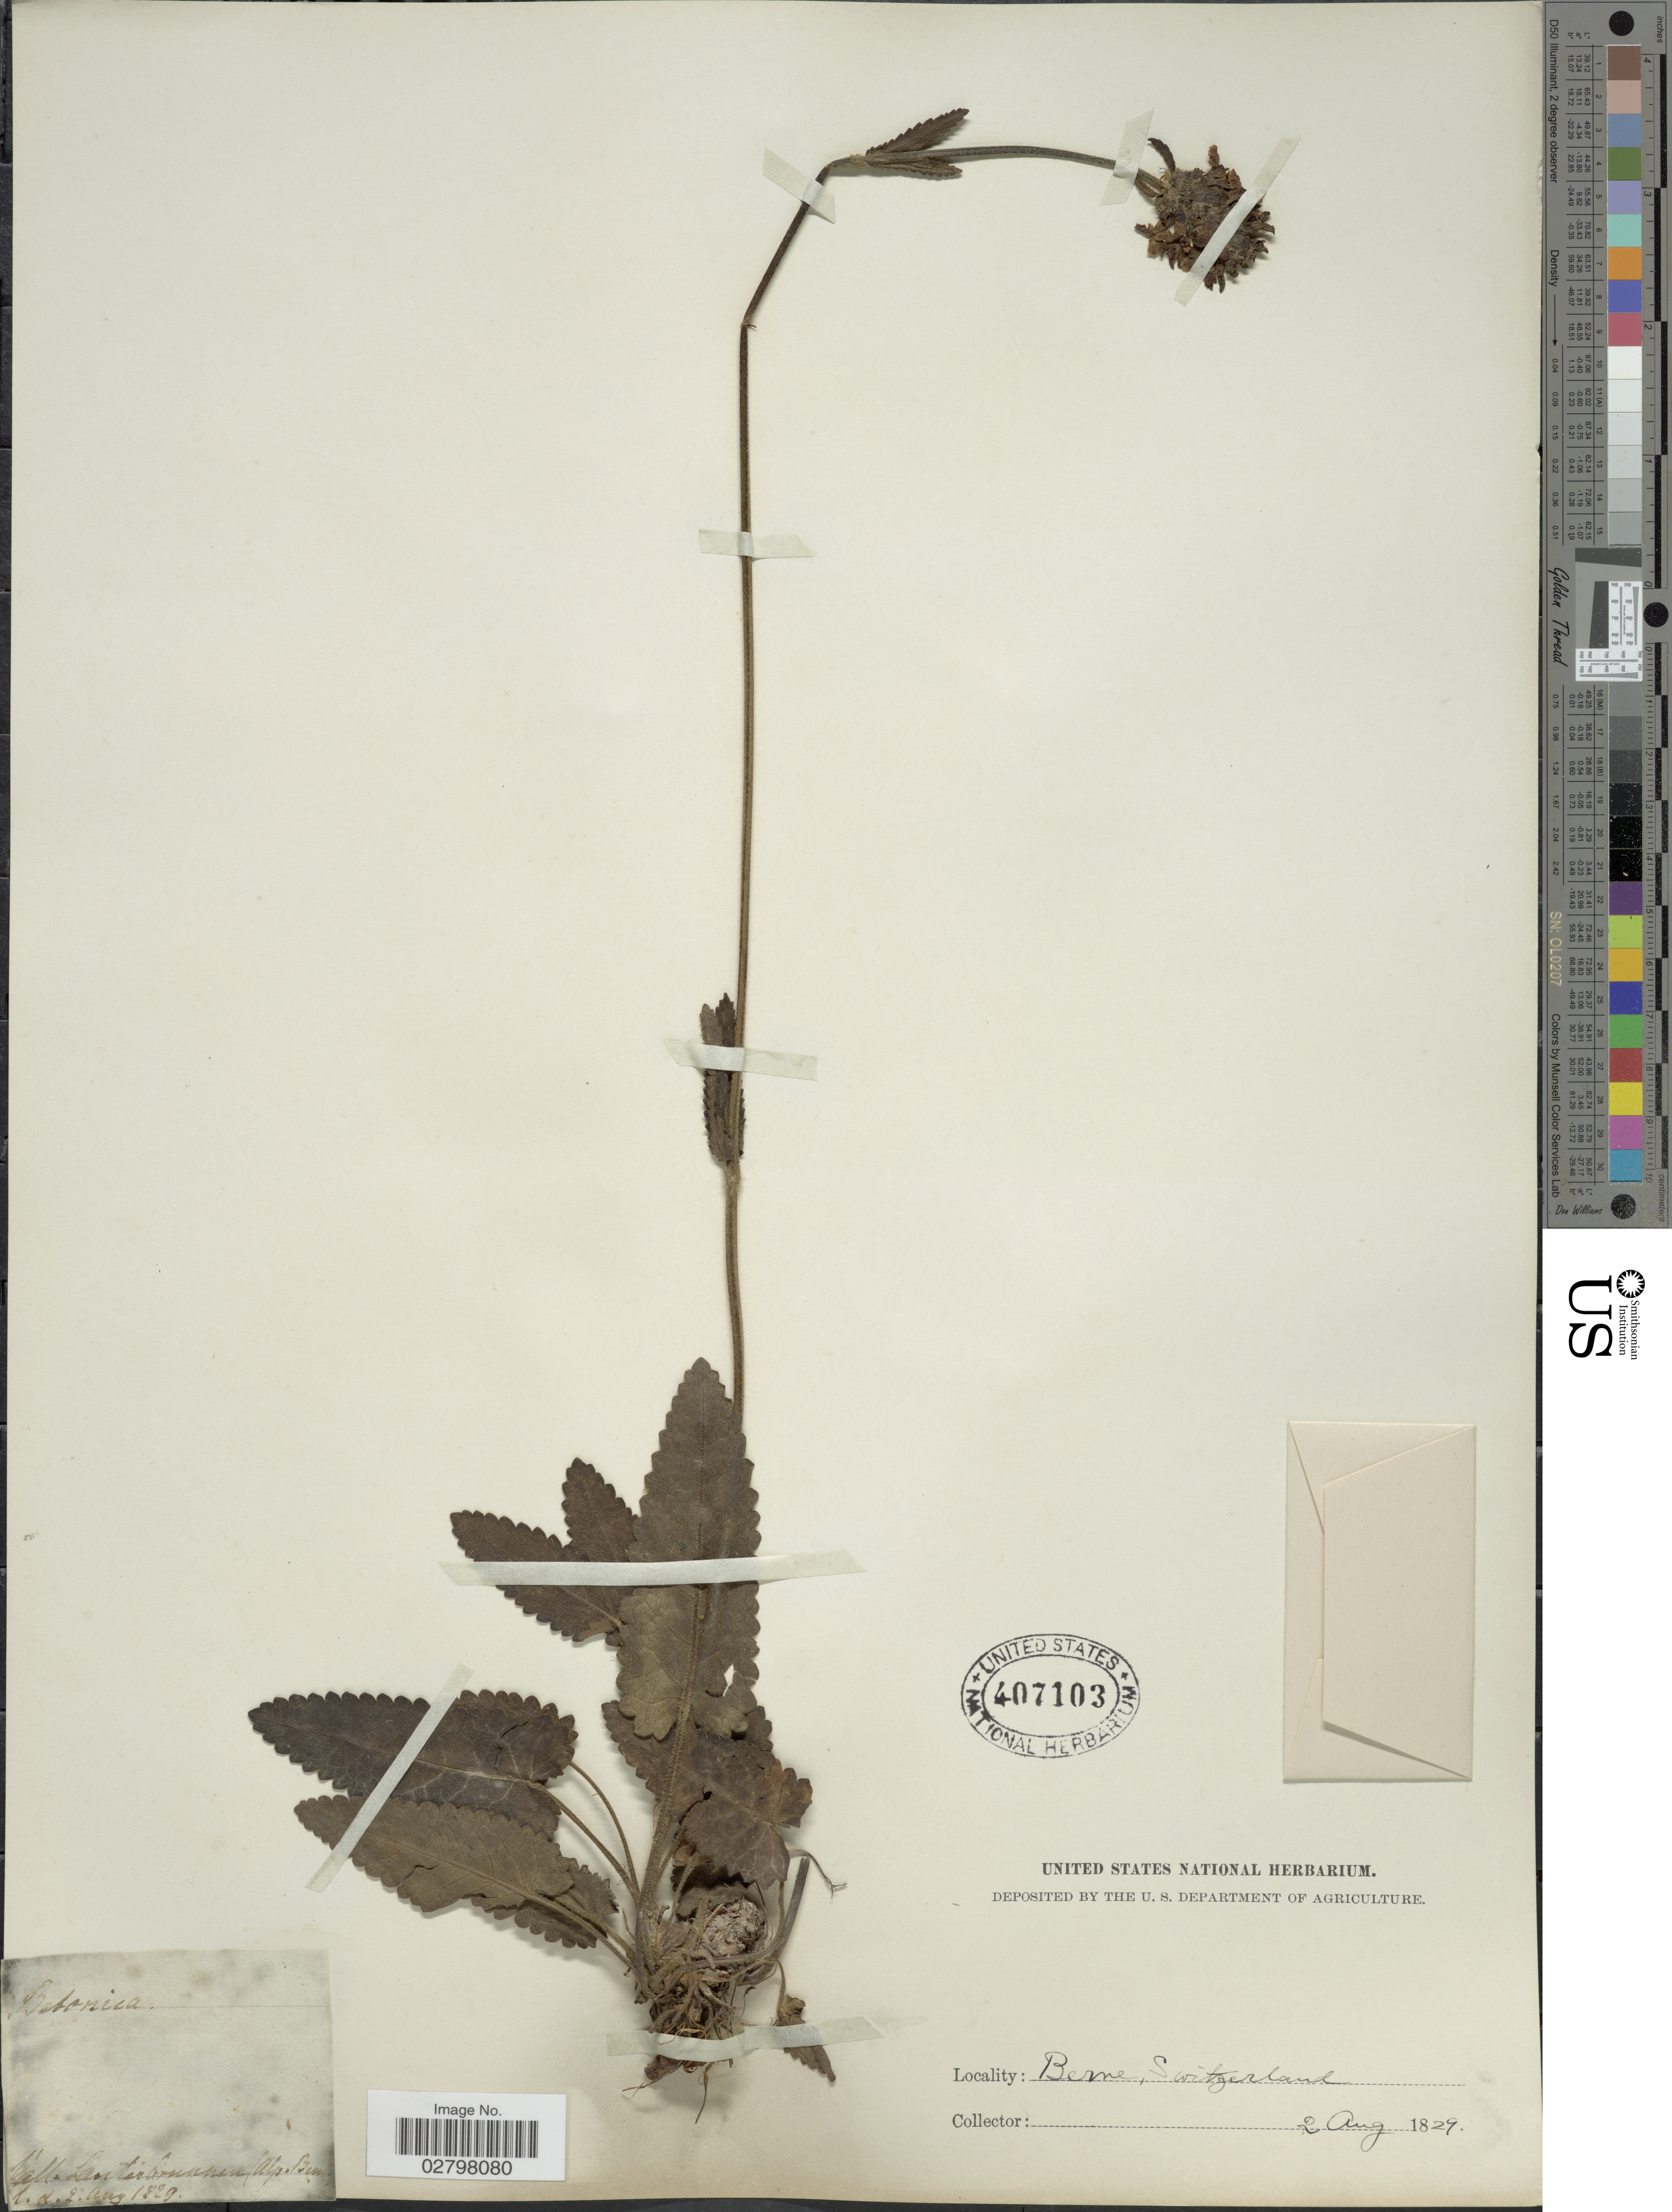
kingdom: Plantae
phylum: Tracheophyta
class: Magnoliopsida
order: Lamiales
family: Lamiaceae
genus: Stachys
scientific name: Stachys sp.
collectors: ex herb. United States National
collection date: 1829-08-02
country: Switzerland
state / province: Bern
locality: Vall. Lauterbrunnen (Alp. Bern). Berne.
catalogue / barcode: US 407103